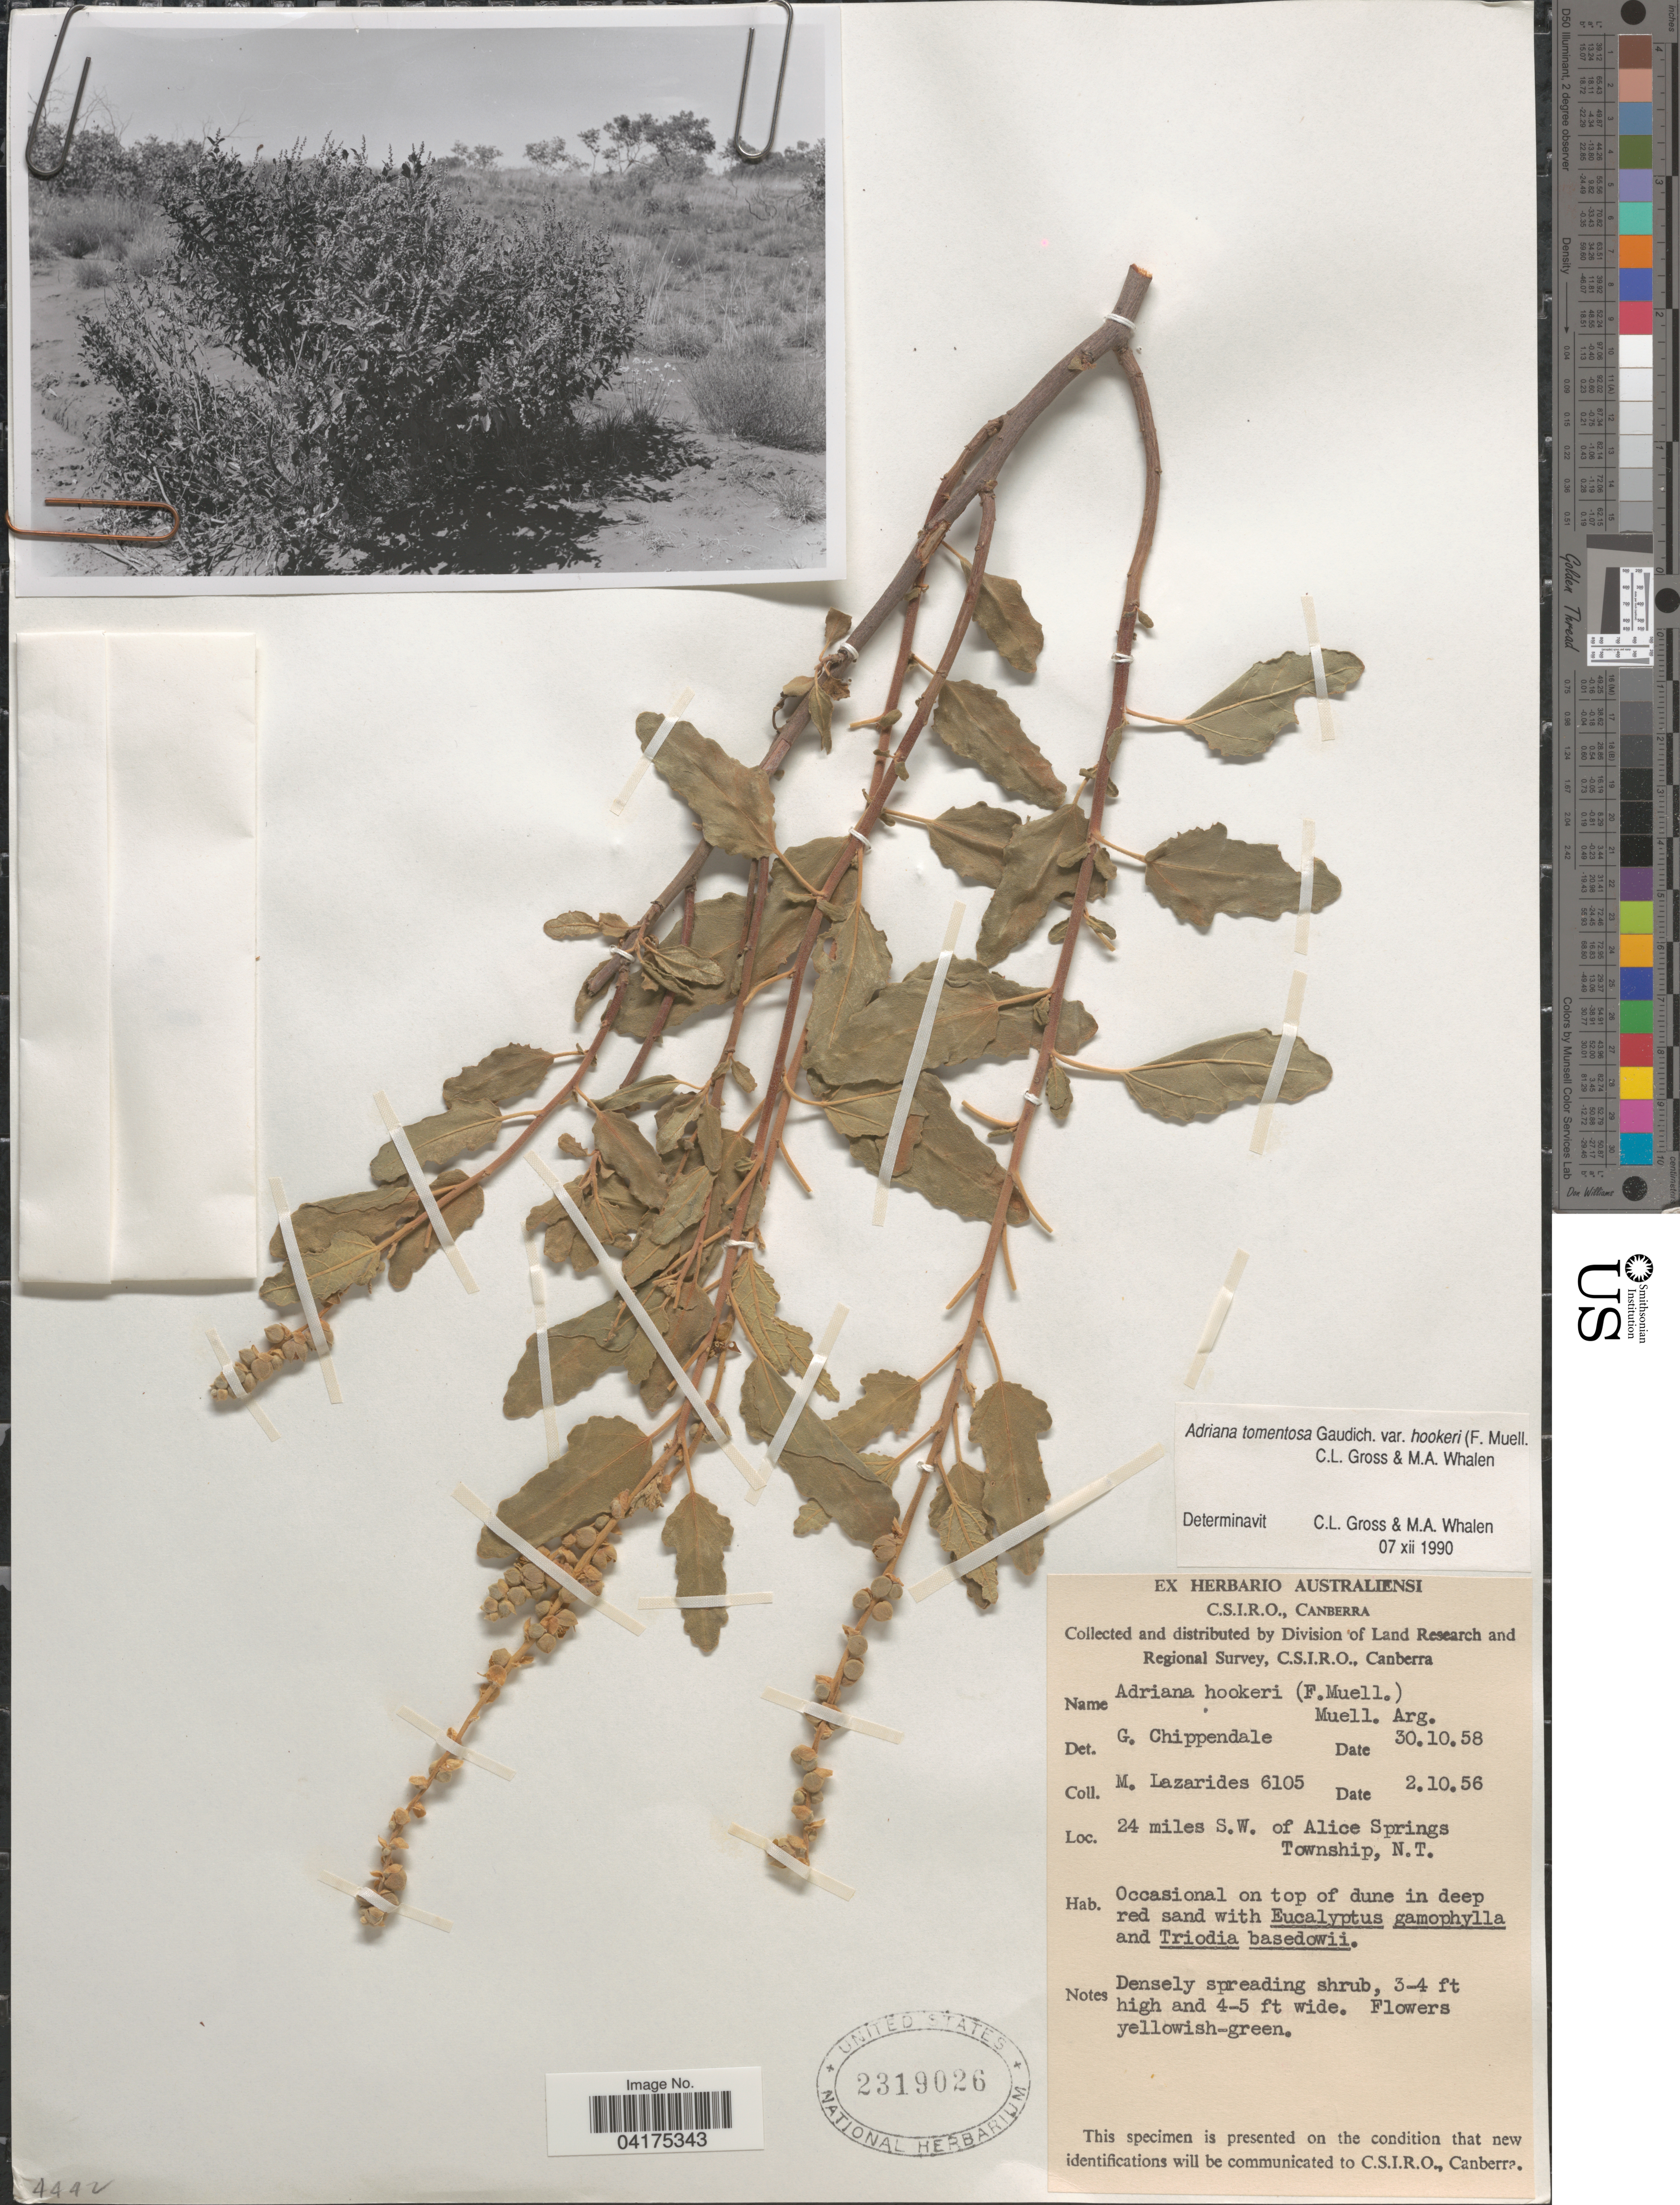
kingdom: Plantae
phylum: Tracheophyta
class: Magnoliopsida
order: Malpighiales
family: Euphorbiaceae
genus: Adriana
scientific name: Adriana tomentosa var. hookeri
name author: (F. Muell.) C. L. Gross & M.A. Whalen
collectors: M. Lazarides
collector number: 6105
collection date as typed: Transcribed d/m/y: 2/10/56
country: Australia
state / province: Northern Territory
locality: Division of Land Research and Regional Survey, C.S.I.R.O., Canberra. 24 miles S.W. of Alice Springs Township.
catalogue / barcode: US 2319026